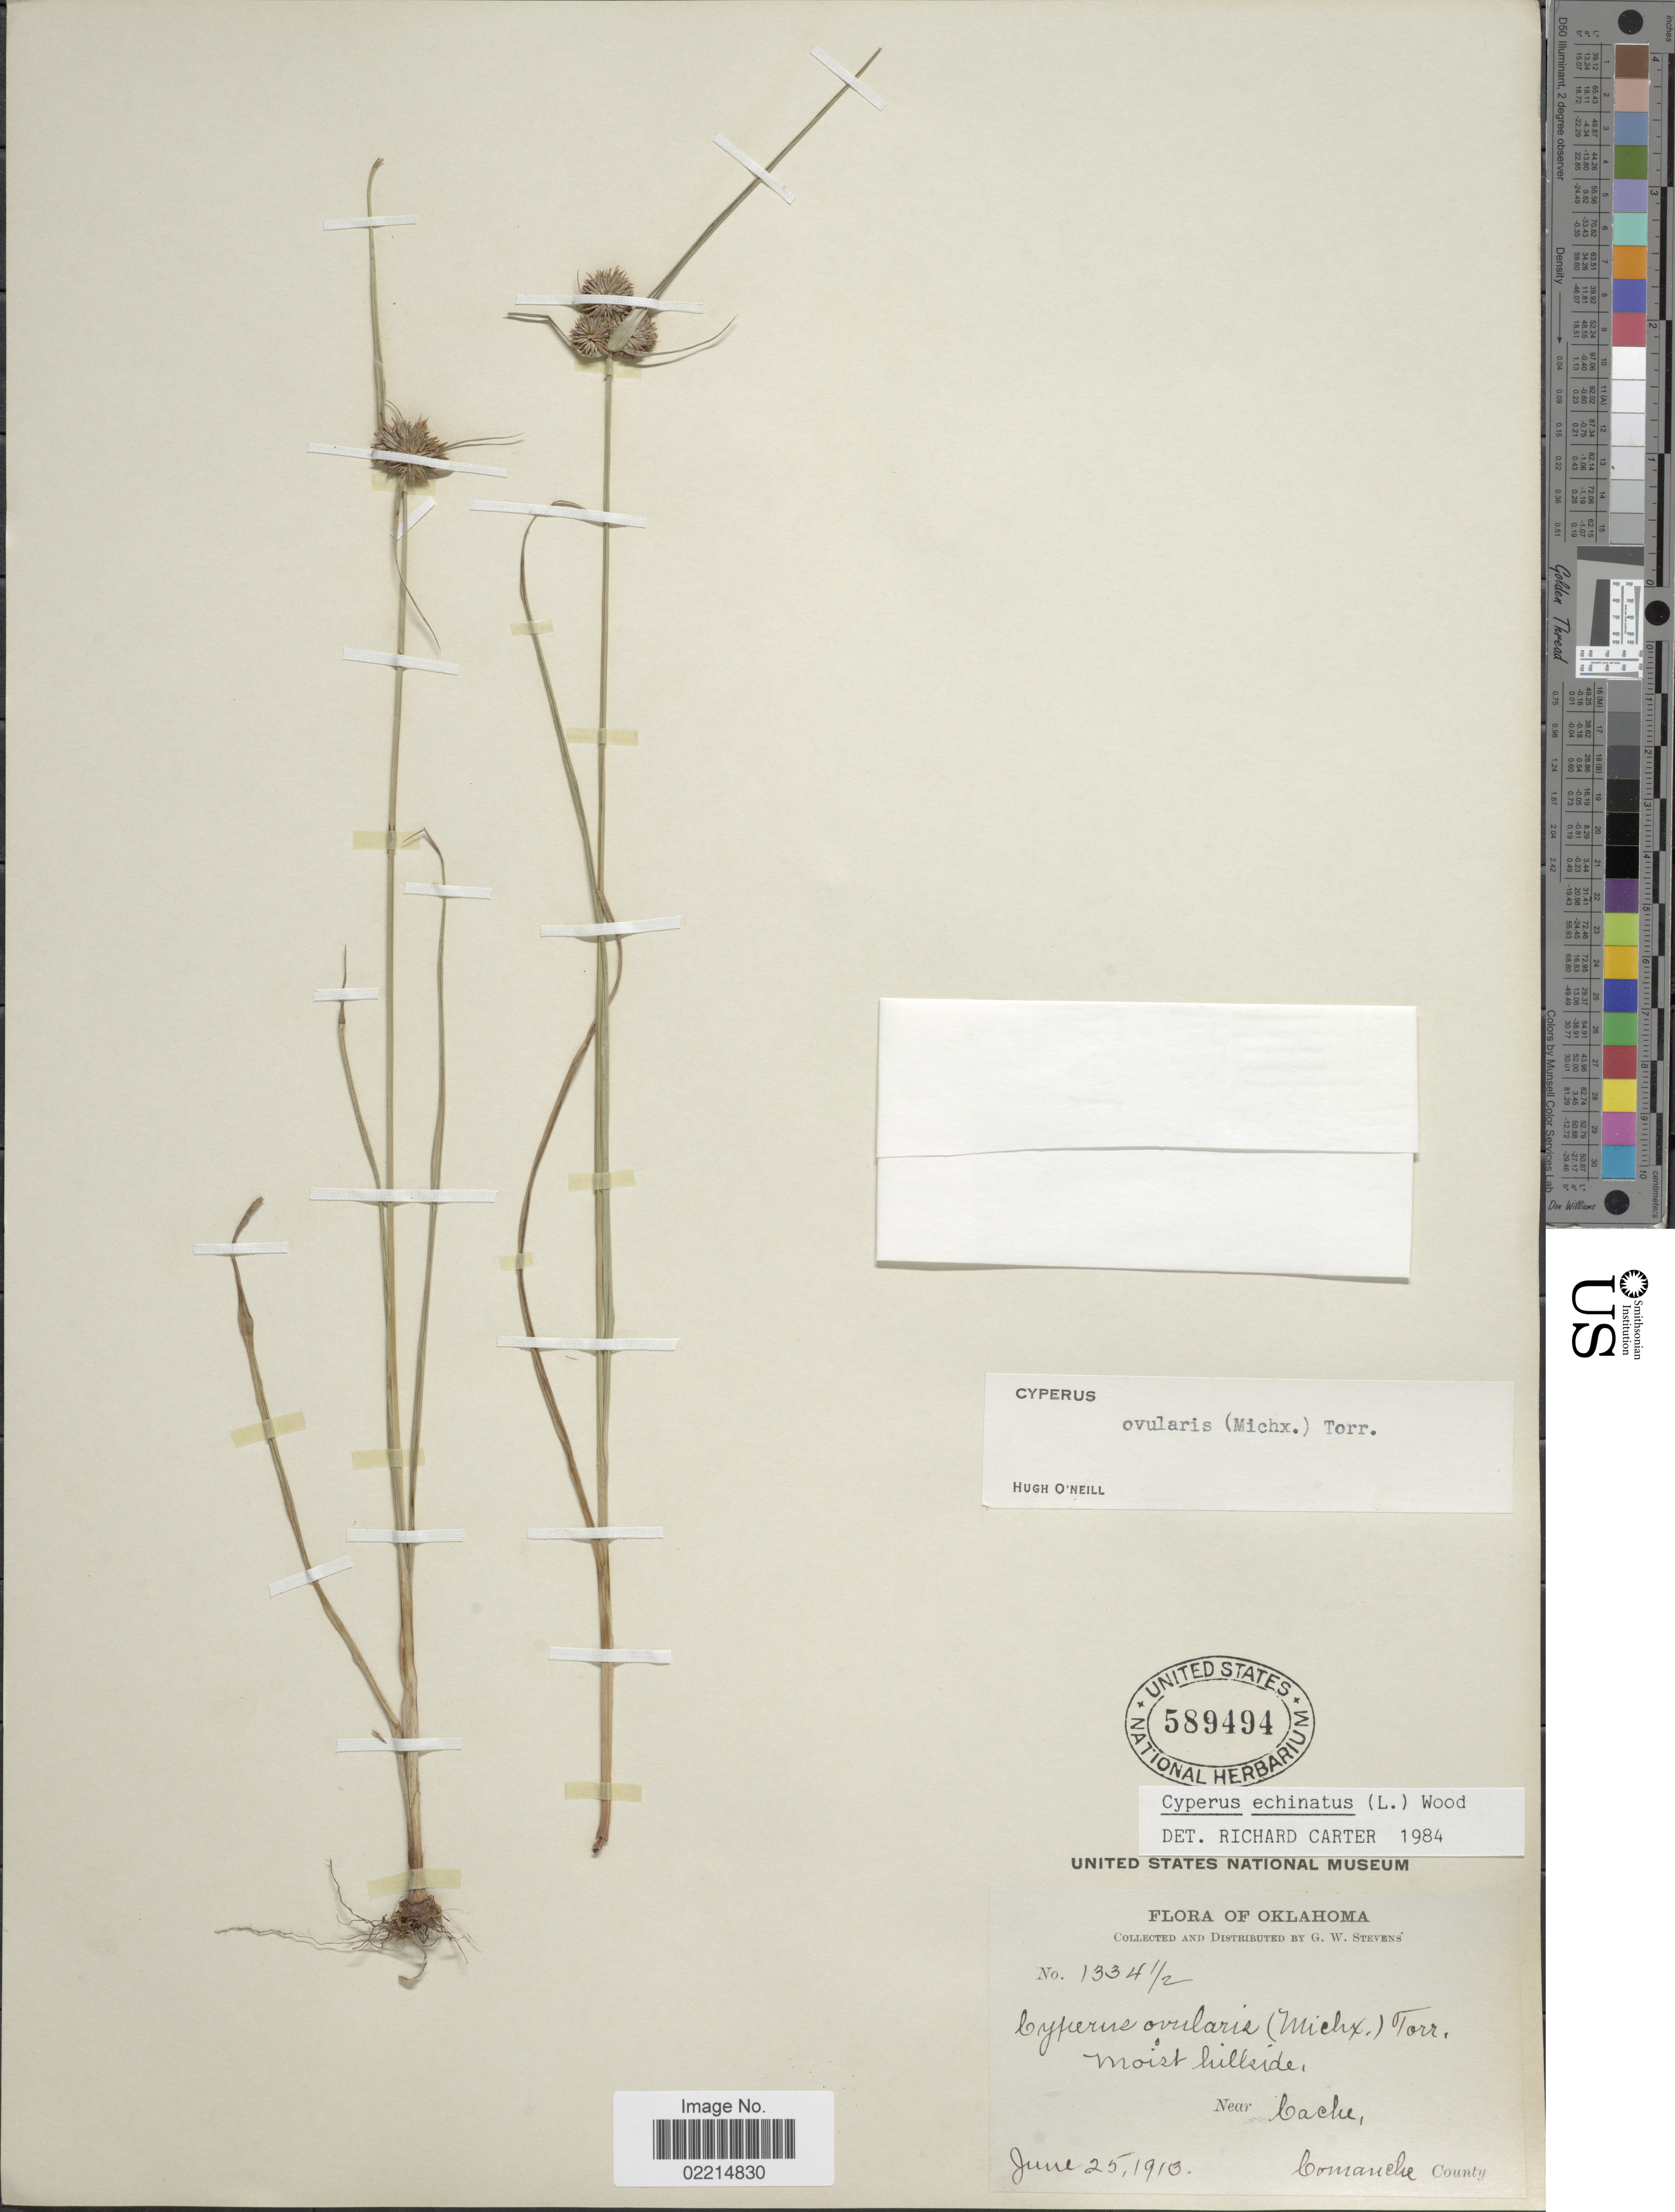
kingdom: Plantae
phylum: Tracheophyta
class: Liliopsida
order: Poales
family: Cyperaceae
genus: Cyperus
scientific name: Cyperus echinatus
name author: (L.) Alph. Wood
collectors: G. W. Stevens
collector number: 13341/2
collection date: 1913-06-25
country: United States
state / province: Oklahoma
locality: Moist hillside, near Cacke, Comache County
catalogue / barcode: US 589494